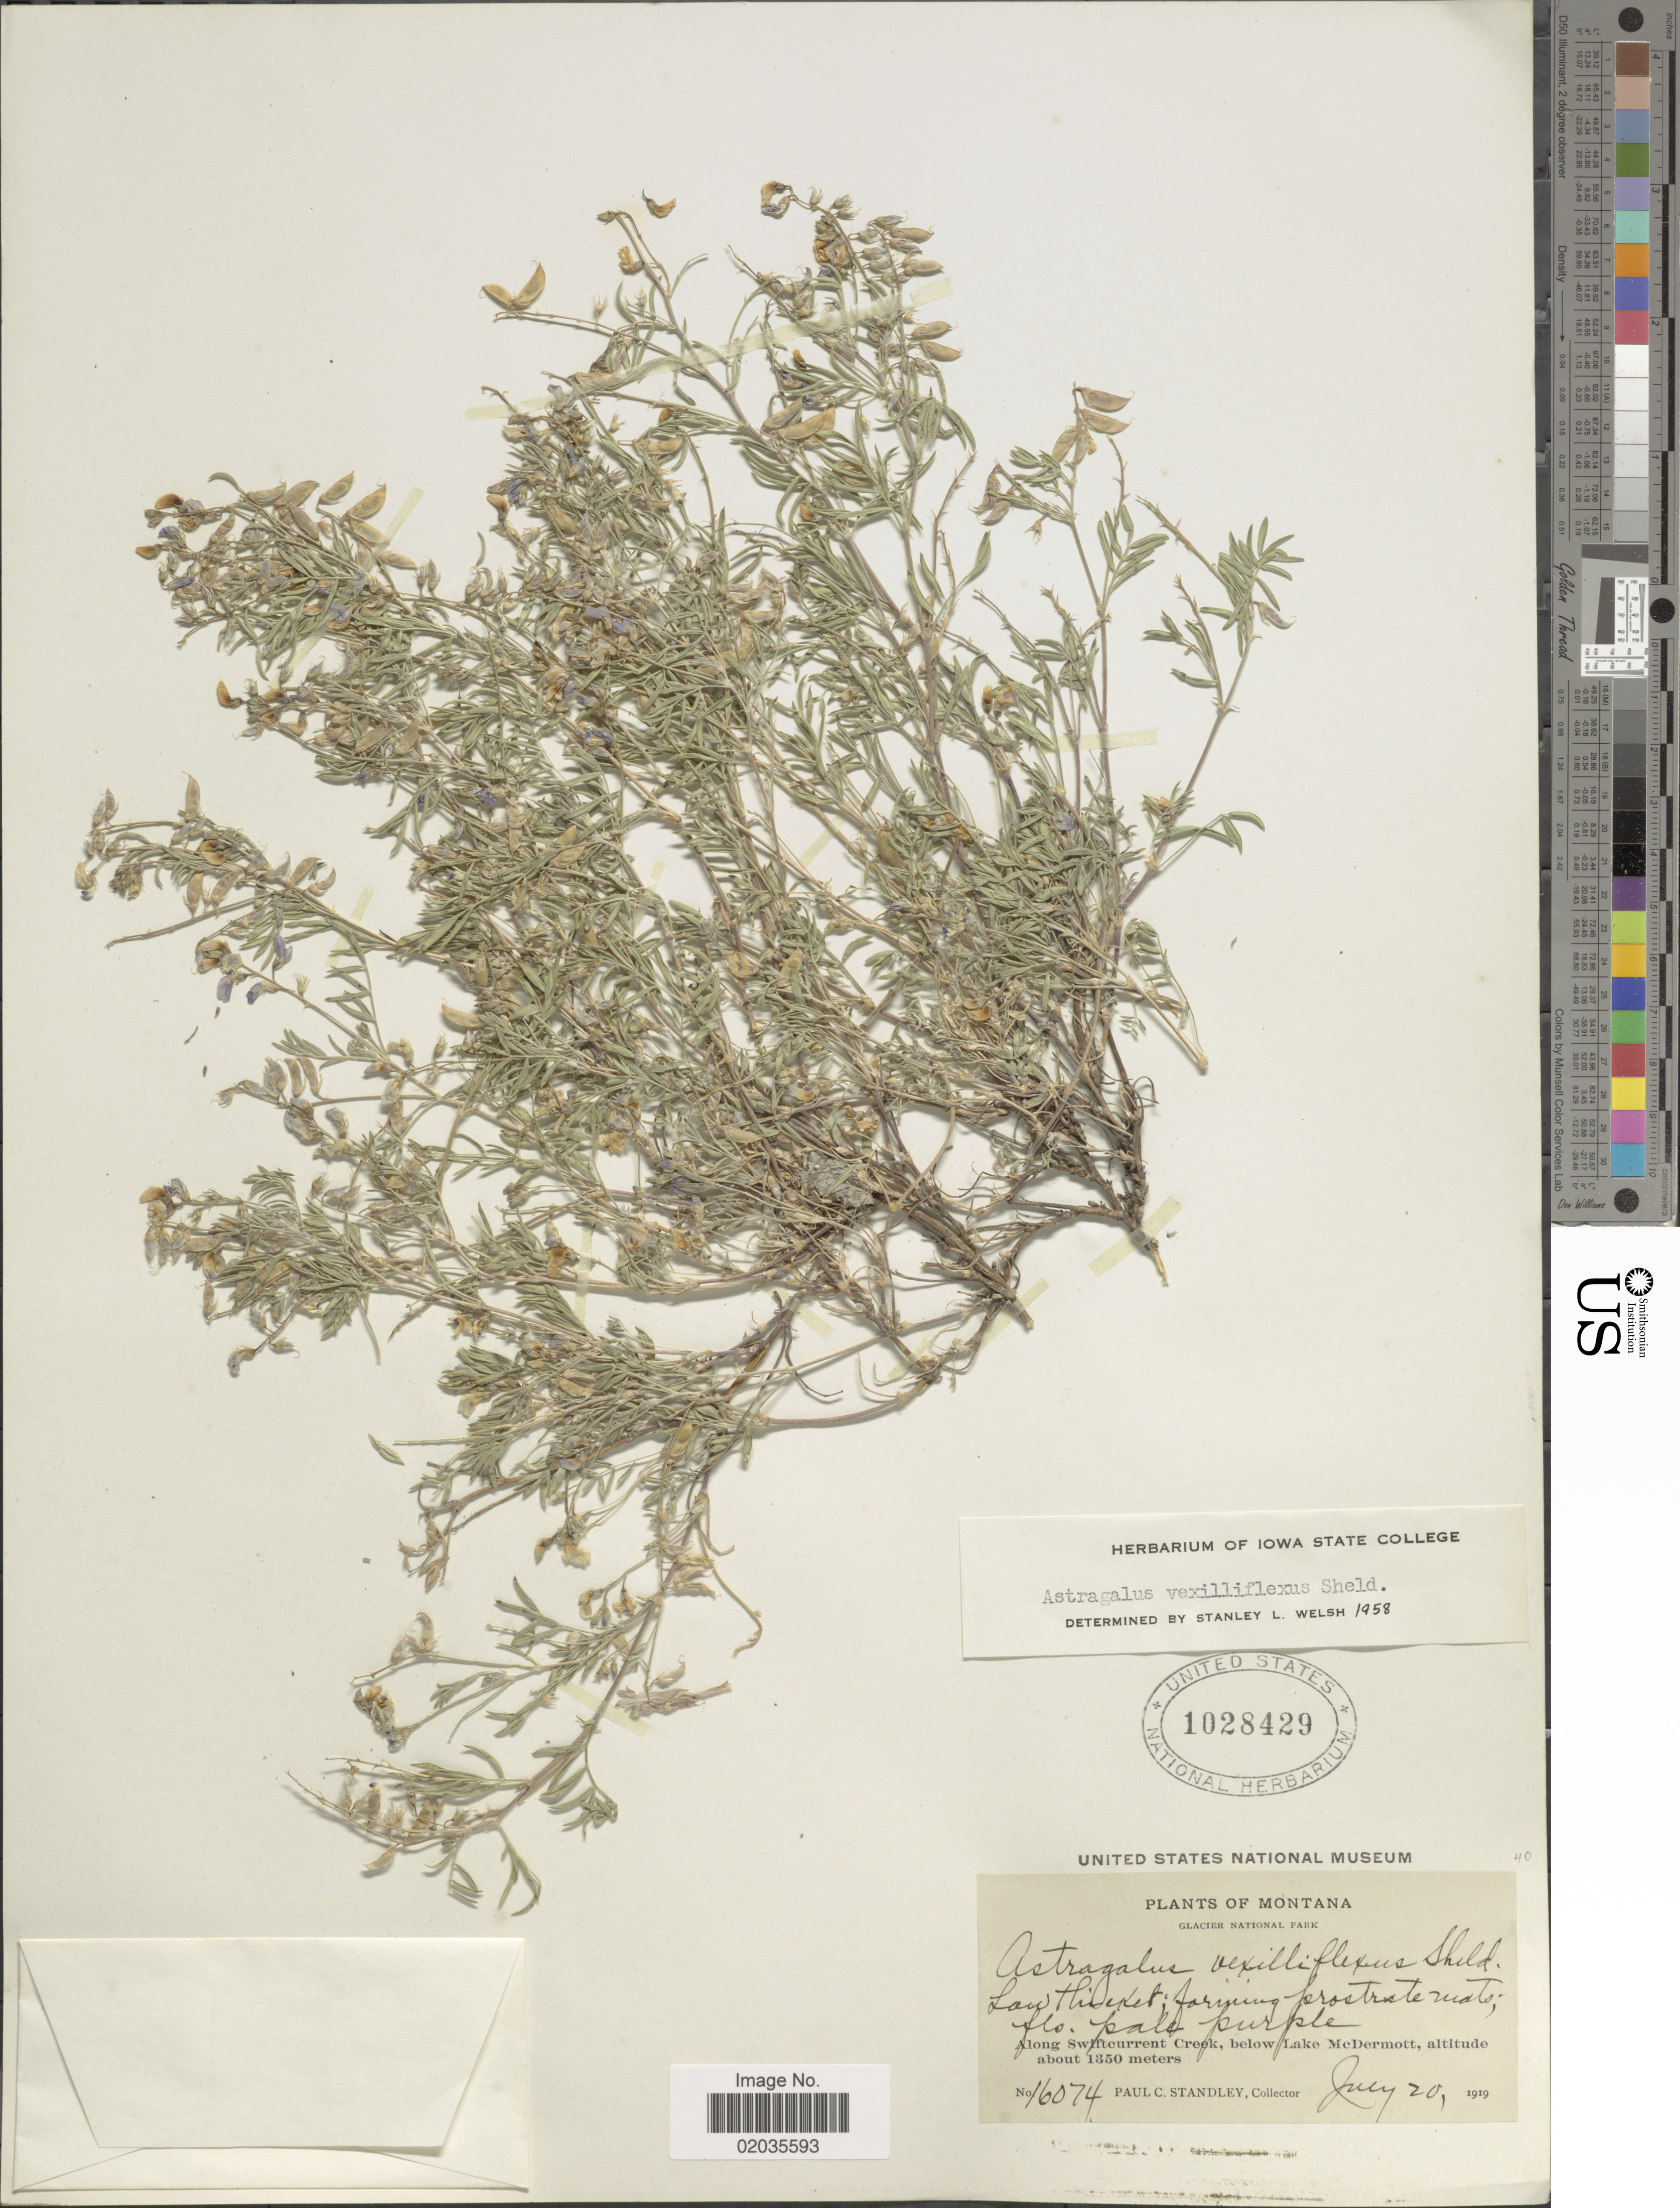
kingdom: Plantae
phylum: Tracheophyta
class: Magnoliopsida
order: Fabales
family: Fabaceae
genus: Astragalus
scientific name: Astragalus vexilliflexus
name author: E. Sheld.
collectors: P. C. Standley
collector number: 16074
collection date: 1919-07-20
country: United States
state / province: Montana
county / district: Glacier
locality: Glacier National Park. Along Swiftcurrent Creek, below Lake McDermott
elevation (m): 1350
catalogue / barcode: US 1028429